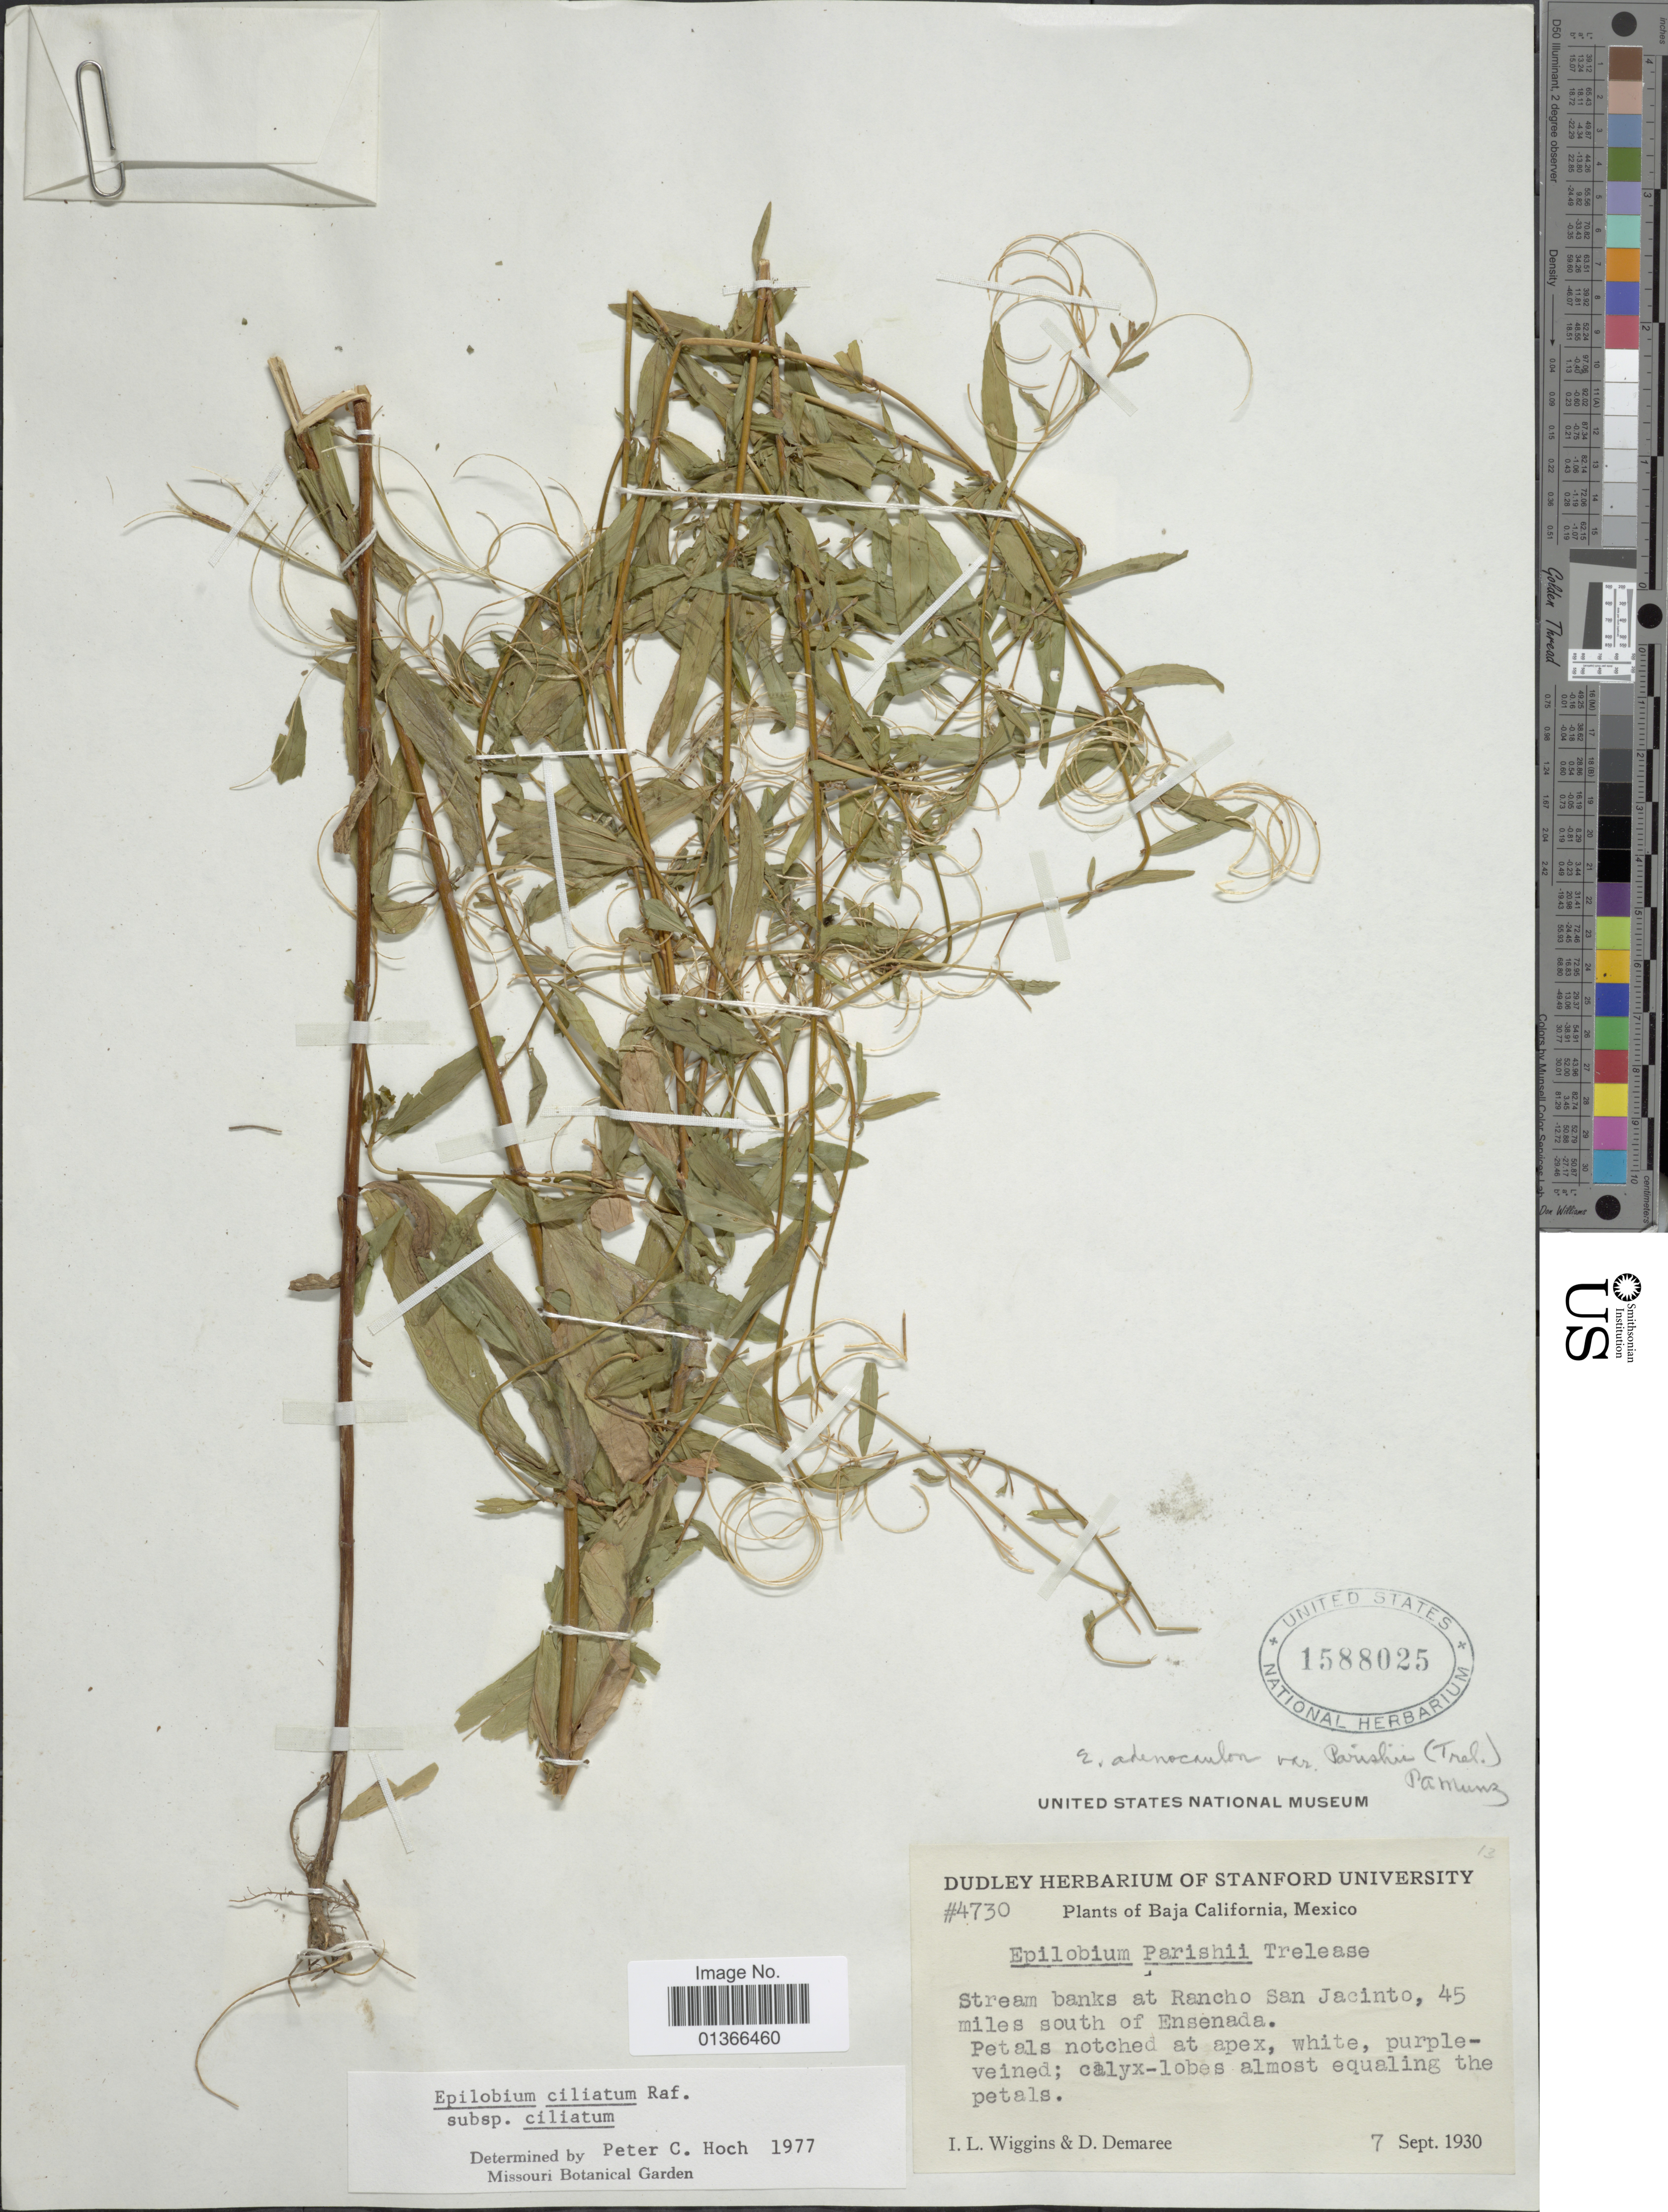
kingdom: Plantae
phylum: Tracheophyta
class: Magnoliopsida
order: Myrtales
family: Onagraceae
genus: Epilobium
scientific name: Epilobium ciliatum subsp. ciliatum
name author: Raf.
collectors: I. L. Wiggins & D. Demaree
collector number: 4730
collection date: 1930-09-07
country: Mexico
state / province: Baja California Norte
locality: Stream banks at Rancho San Jacinto, 45 miles south of Ensenada.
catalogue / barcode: US 1588025